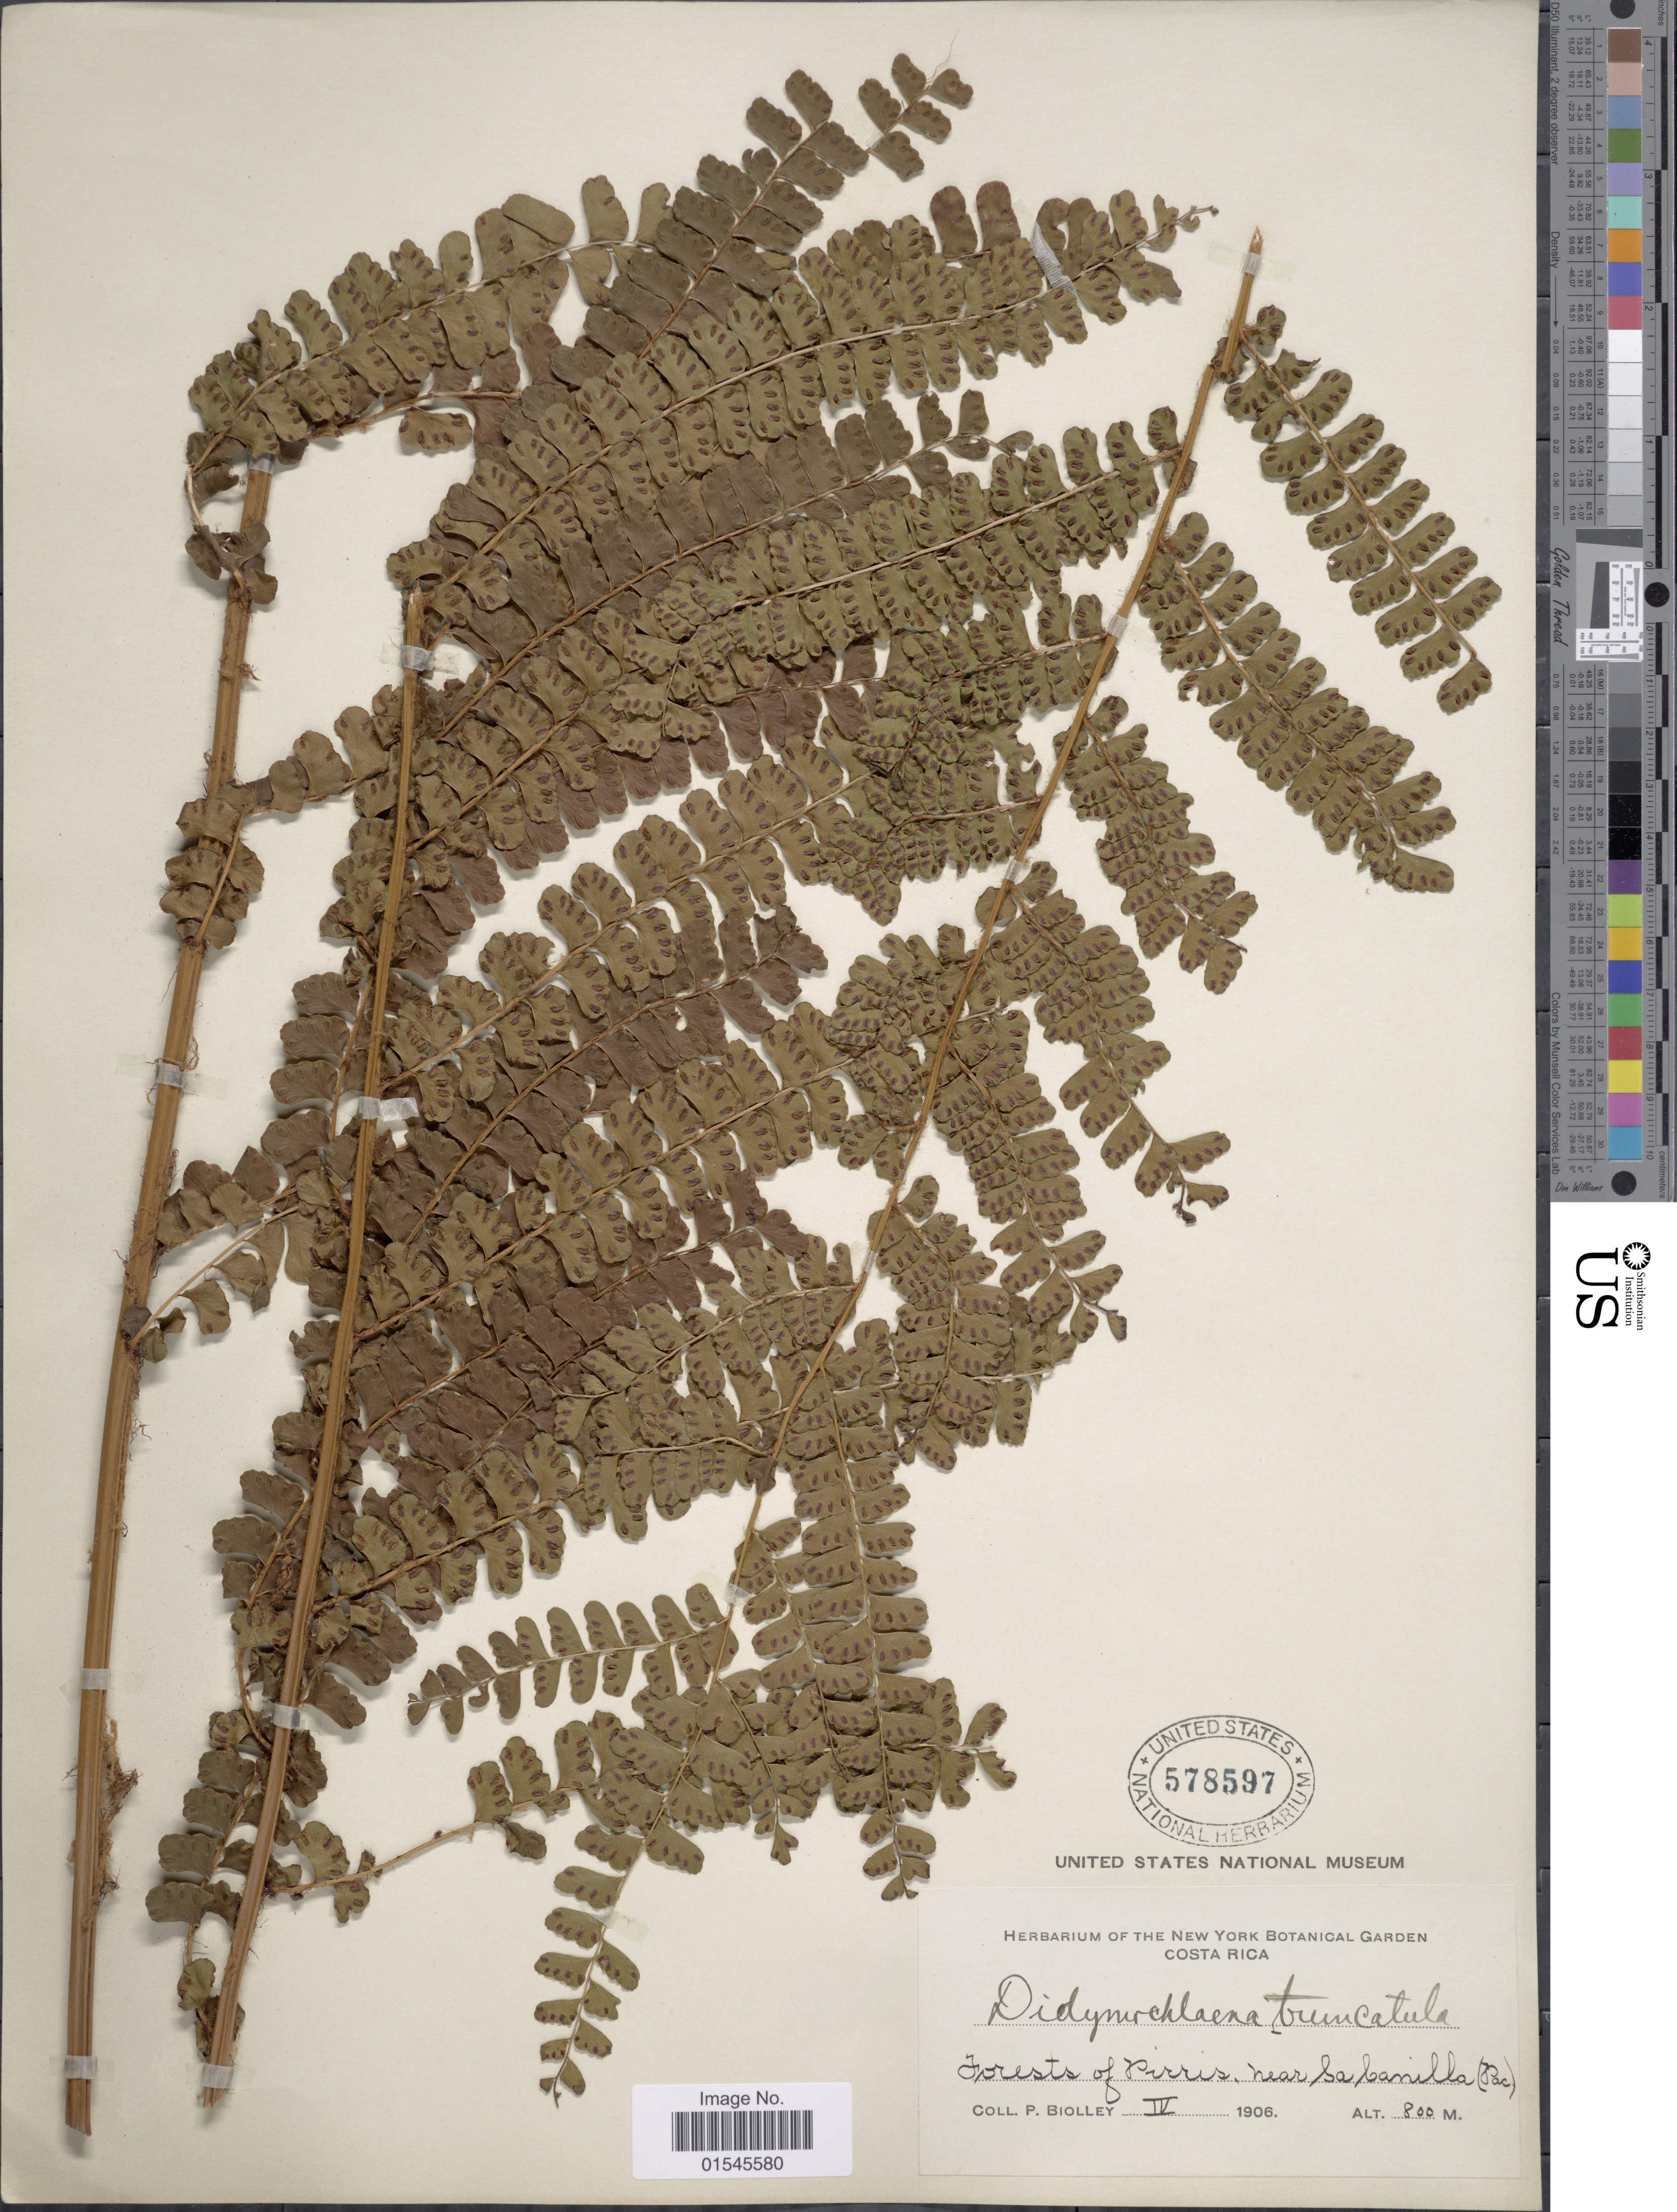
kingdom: Plantae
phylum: Tracheophyta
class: Polypodiopsida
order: Polypodiales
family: Didymochlaenaceae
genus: Didymochlaena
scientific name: Didymochlaena truncatula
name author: (Sw.) J. Sm.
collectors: P. Biolley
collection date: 1906-04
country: Costa Rica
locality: Forest of Pirris, near Sabanilla (Pac.)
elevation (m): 800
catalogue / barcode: US 578597